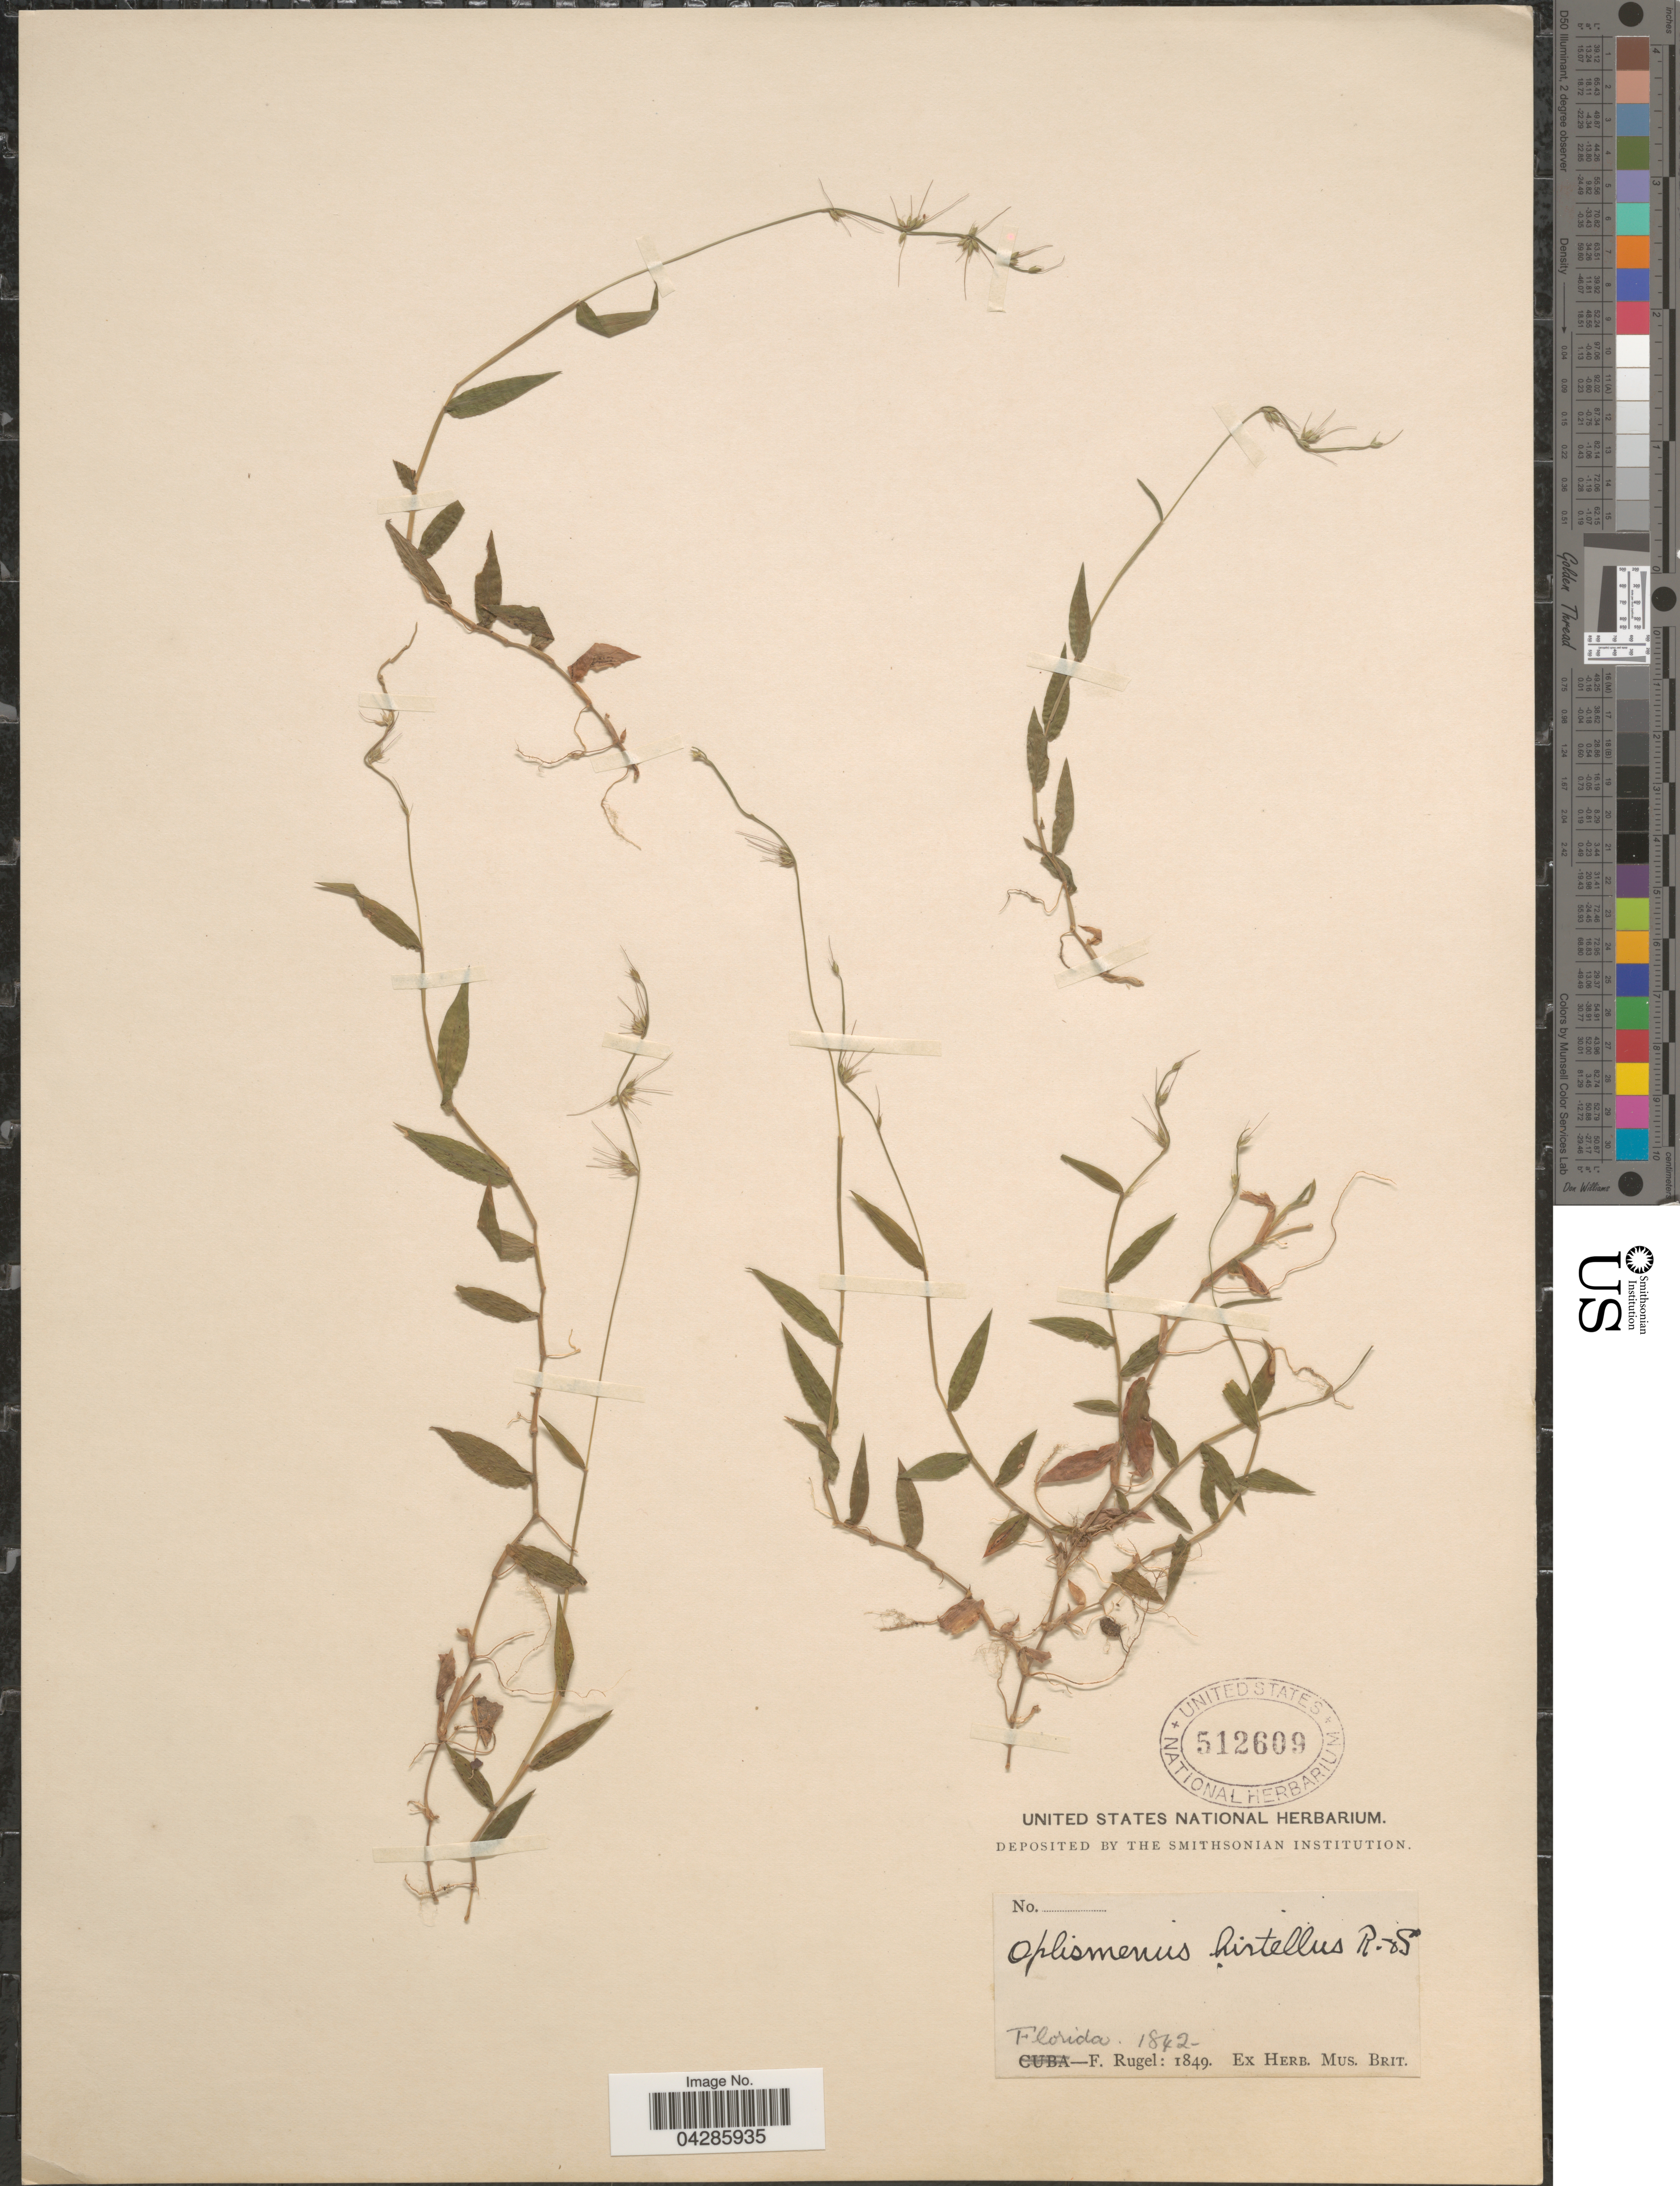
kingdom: Plantae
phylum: Tracheophyta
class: Liliopsida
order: Poales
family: Poaceae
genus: Oplismenus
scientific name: Oplismenus hirtellus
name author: (L.) P. Beauv.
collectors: F. Rugel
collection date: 1842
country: United States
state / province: Florida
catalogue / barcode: US 512609